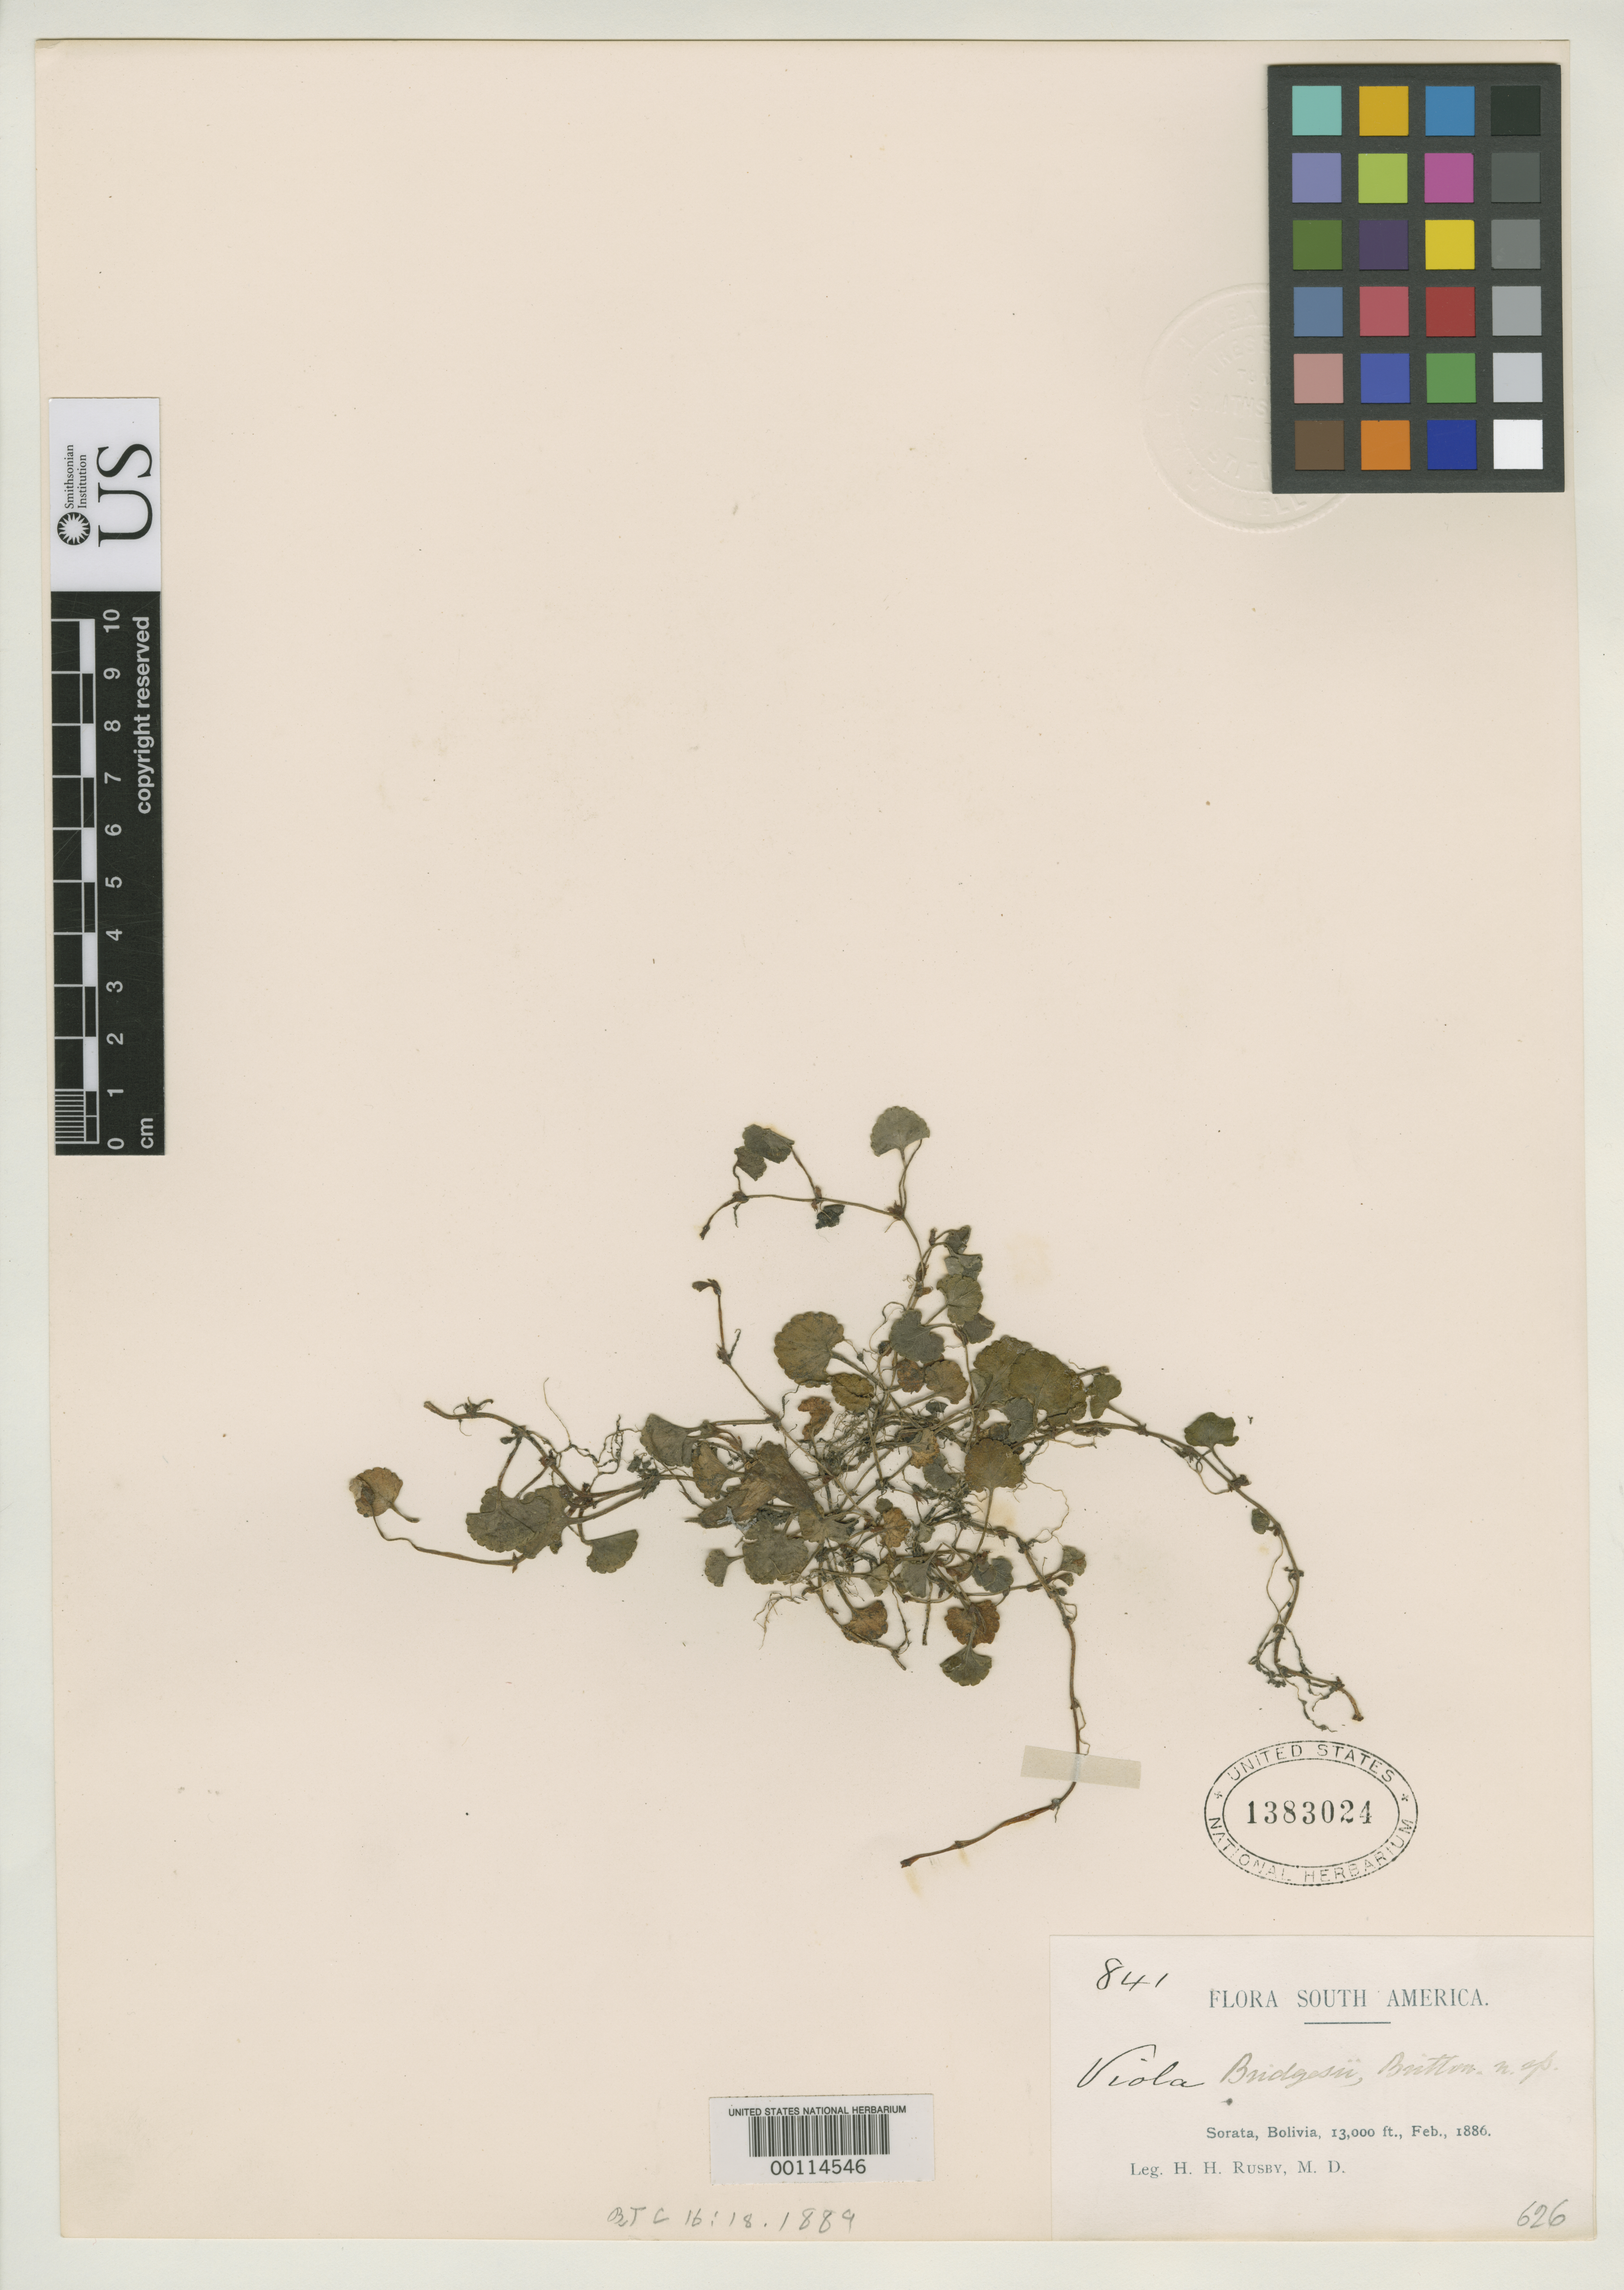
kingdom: Plantae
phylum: Tracheophyta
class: Magnoliopsida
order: Malpighiales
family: Violaceae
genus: Viola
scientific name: Viola bridgesii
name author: Britton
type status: Isotype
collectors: H. H. Rusby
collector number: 841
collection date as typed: Feb., 1886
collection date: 1886-02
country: Bolivia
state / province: La Páz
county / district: Larecaja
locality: Sorata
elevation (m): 3962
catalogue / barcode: US 1383024